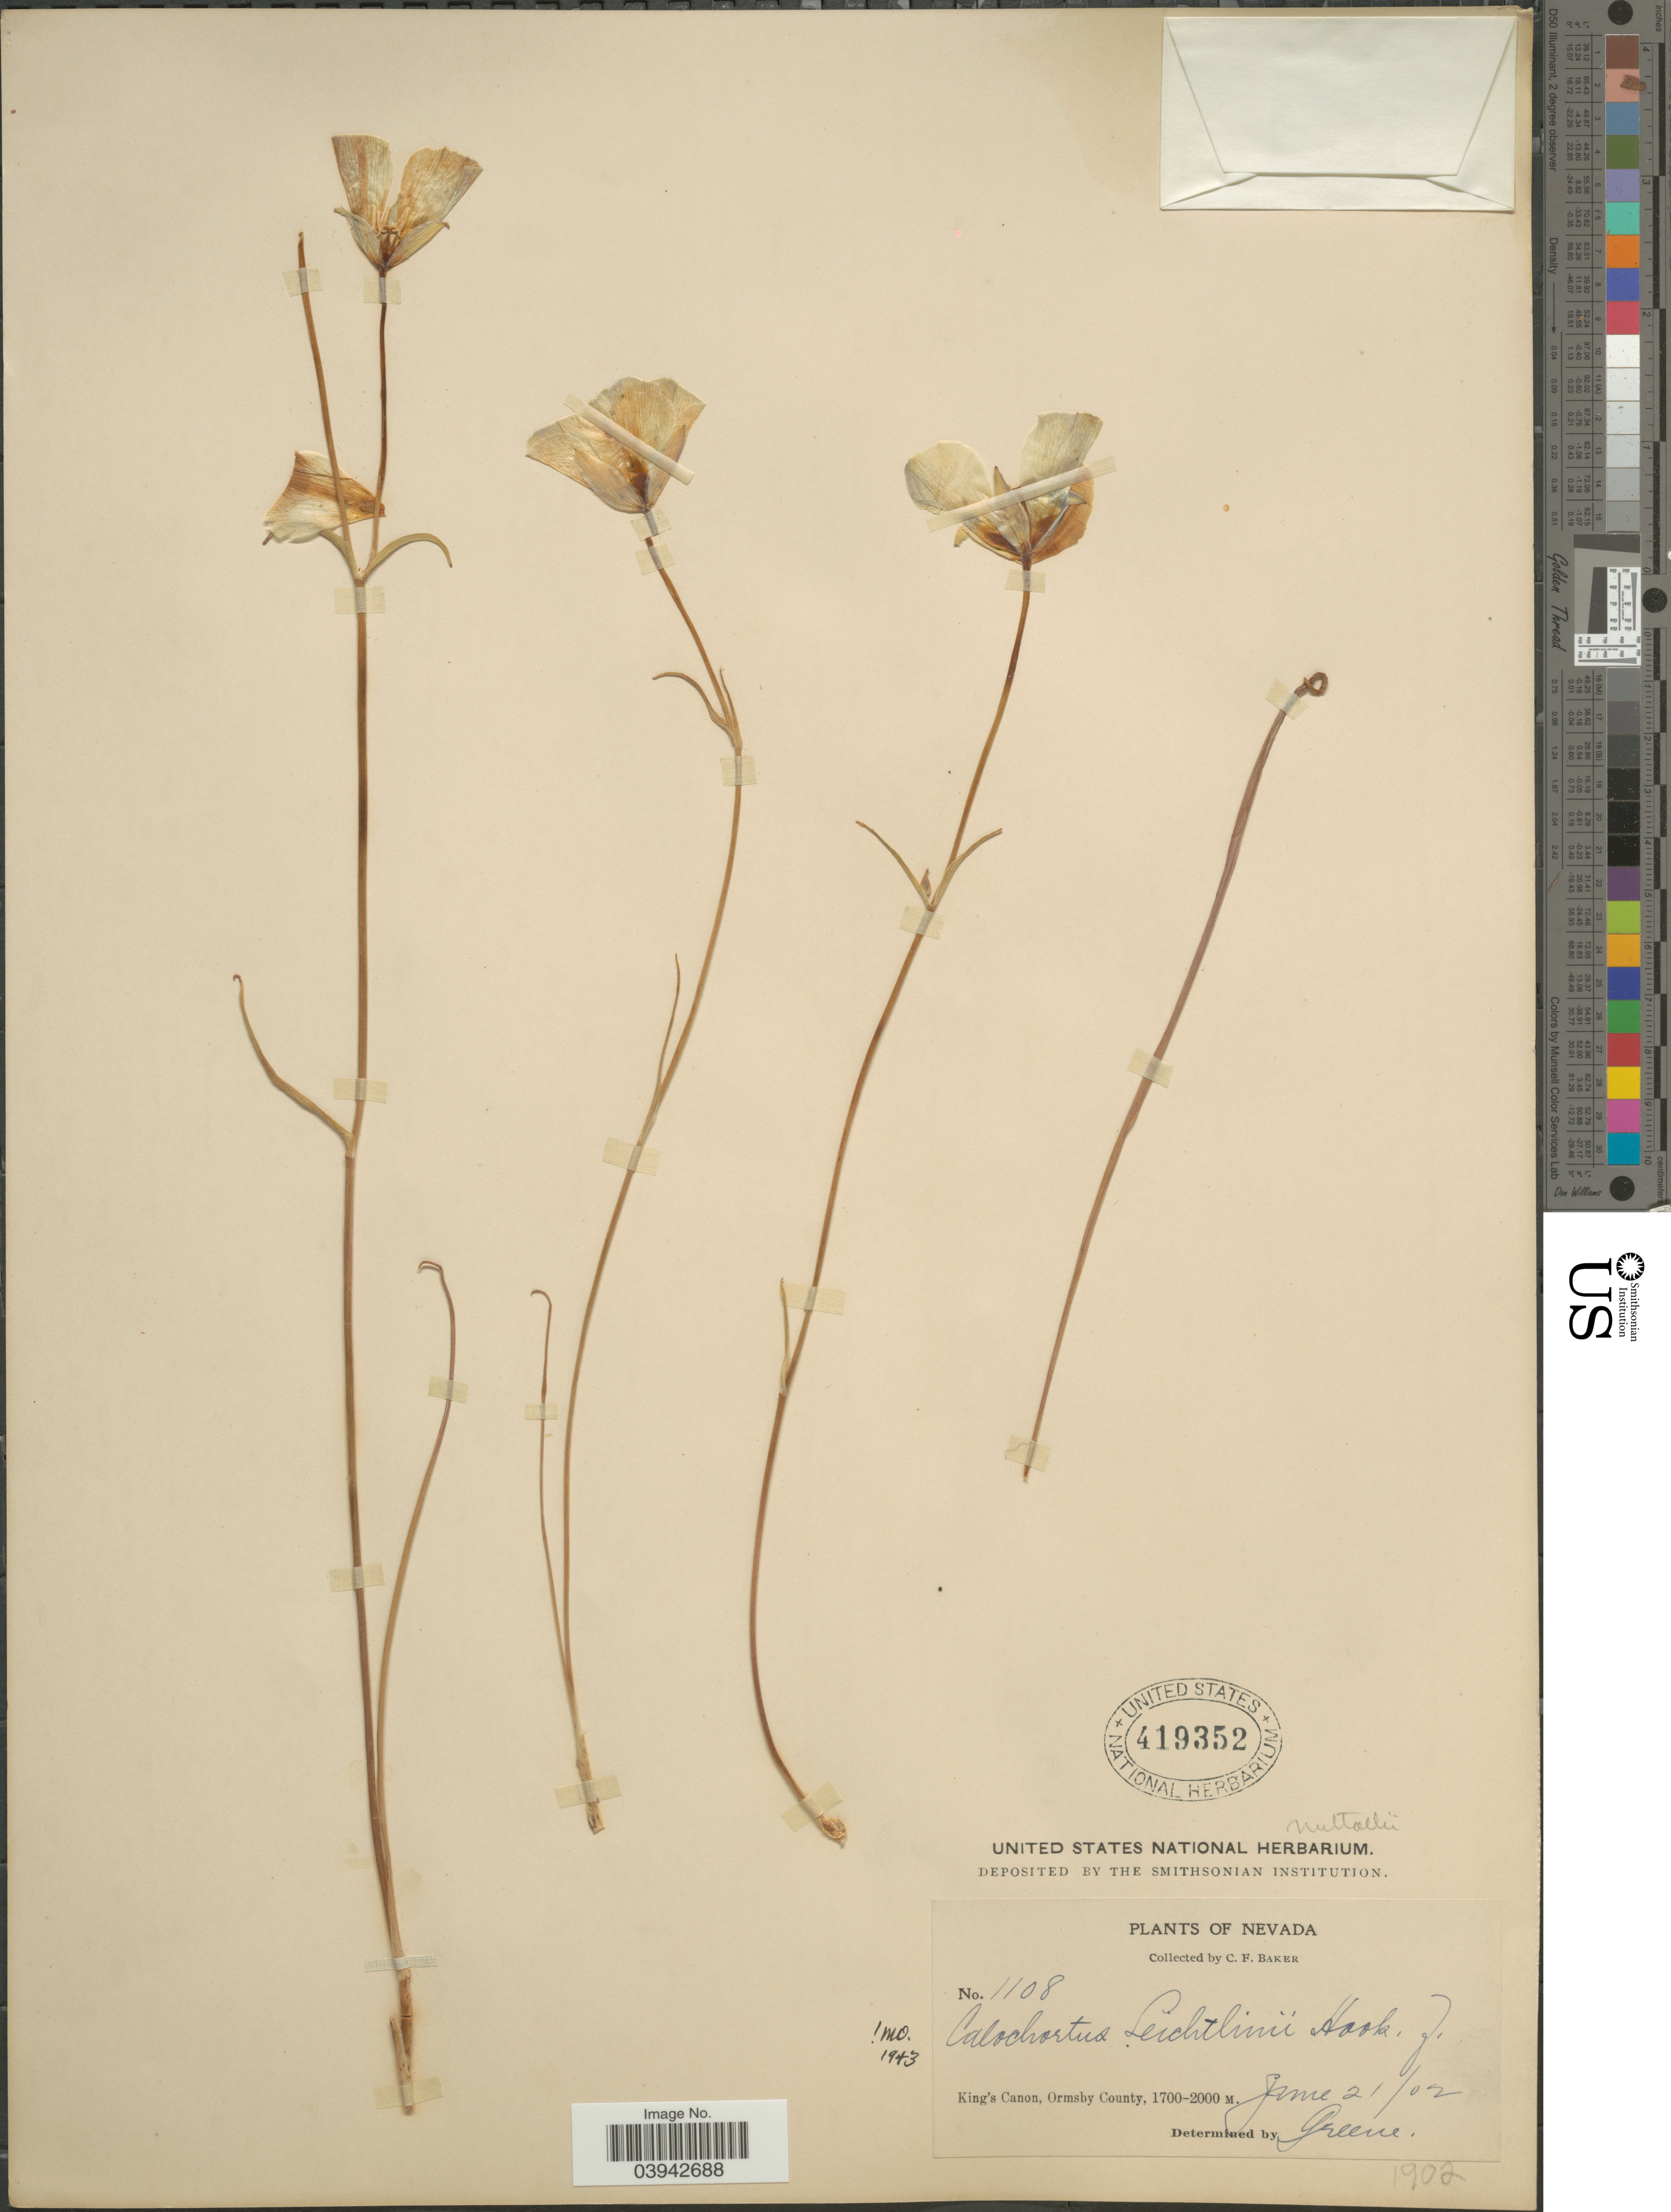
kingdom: Plantae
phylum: Tracheophyta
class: Liliopsida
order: Liliales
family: Liliaceae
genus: Calochortus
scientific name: Calochortus leichtlinii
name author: Hook. f.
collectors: C. F. Baker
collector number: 1108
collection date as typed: Transcribed d/m/y: 21/6/2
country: United States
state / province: Nevada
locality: King's Canon, Ormsby County.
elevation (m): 1700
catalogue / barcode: US 419352